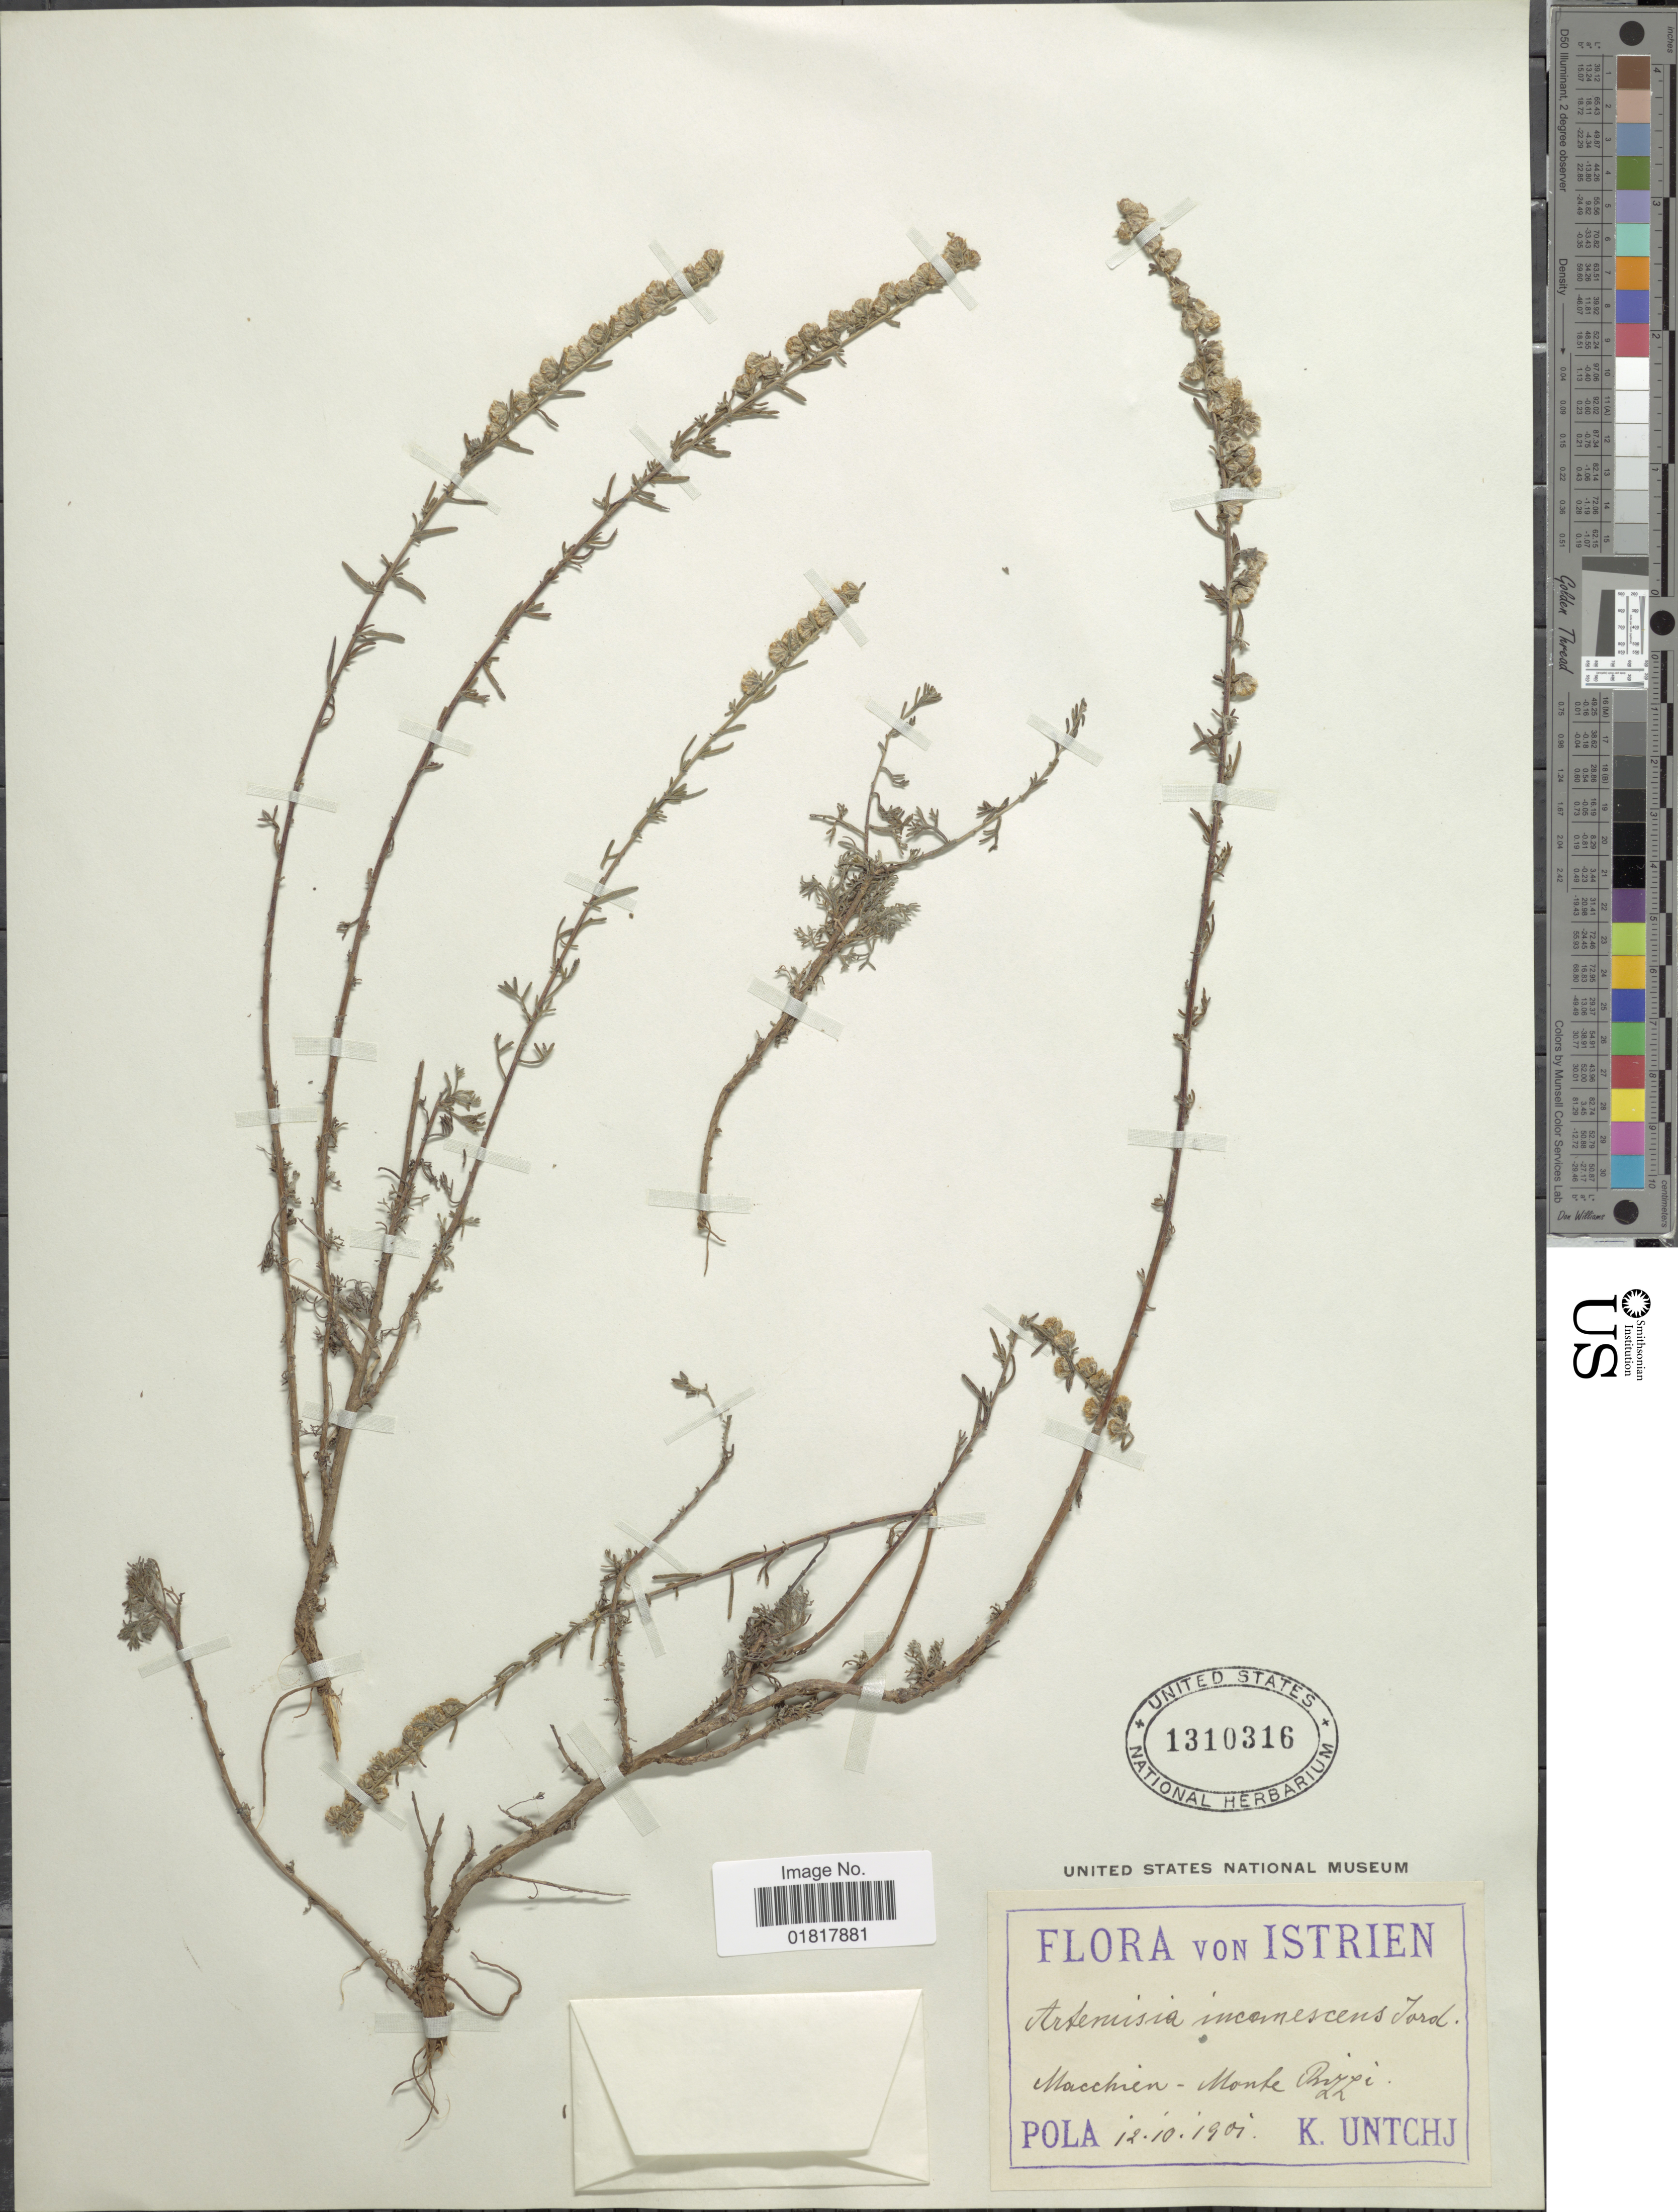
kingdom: Plantae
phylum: Tracheophyta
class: Magnoliopsida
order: Asterales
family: Asteraceae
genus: Artemisia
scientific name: Artemisia incanescens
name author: Jord.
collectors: K. Untchj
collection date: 1901-10-12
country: Croatia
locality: Istrien, Macchien, Monte Rizzi, Pola [interpreted]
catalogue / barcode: US 1310316